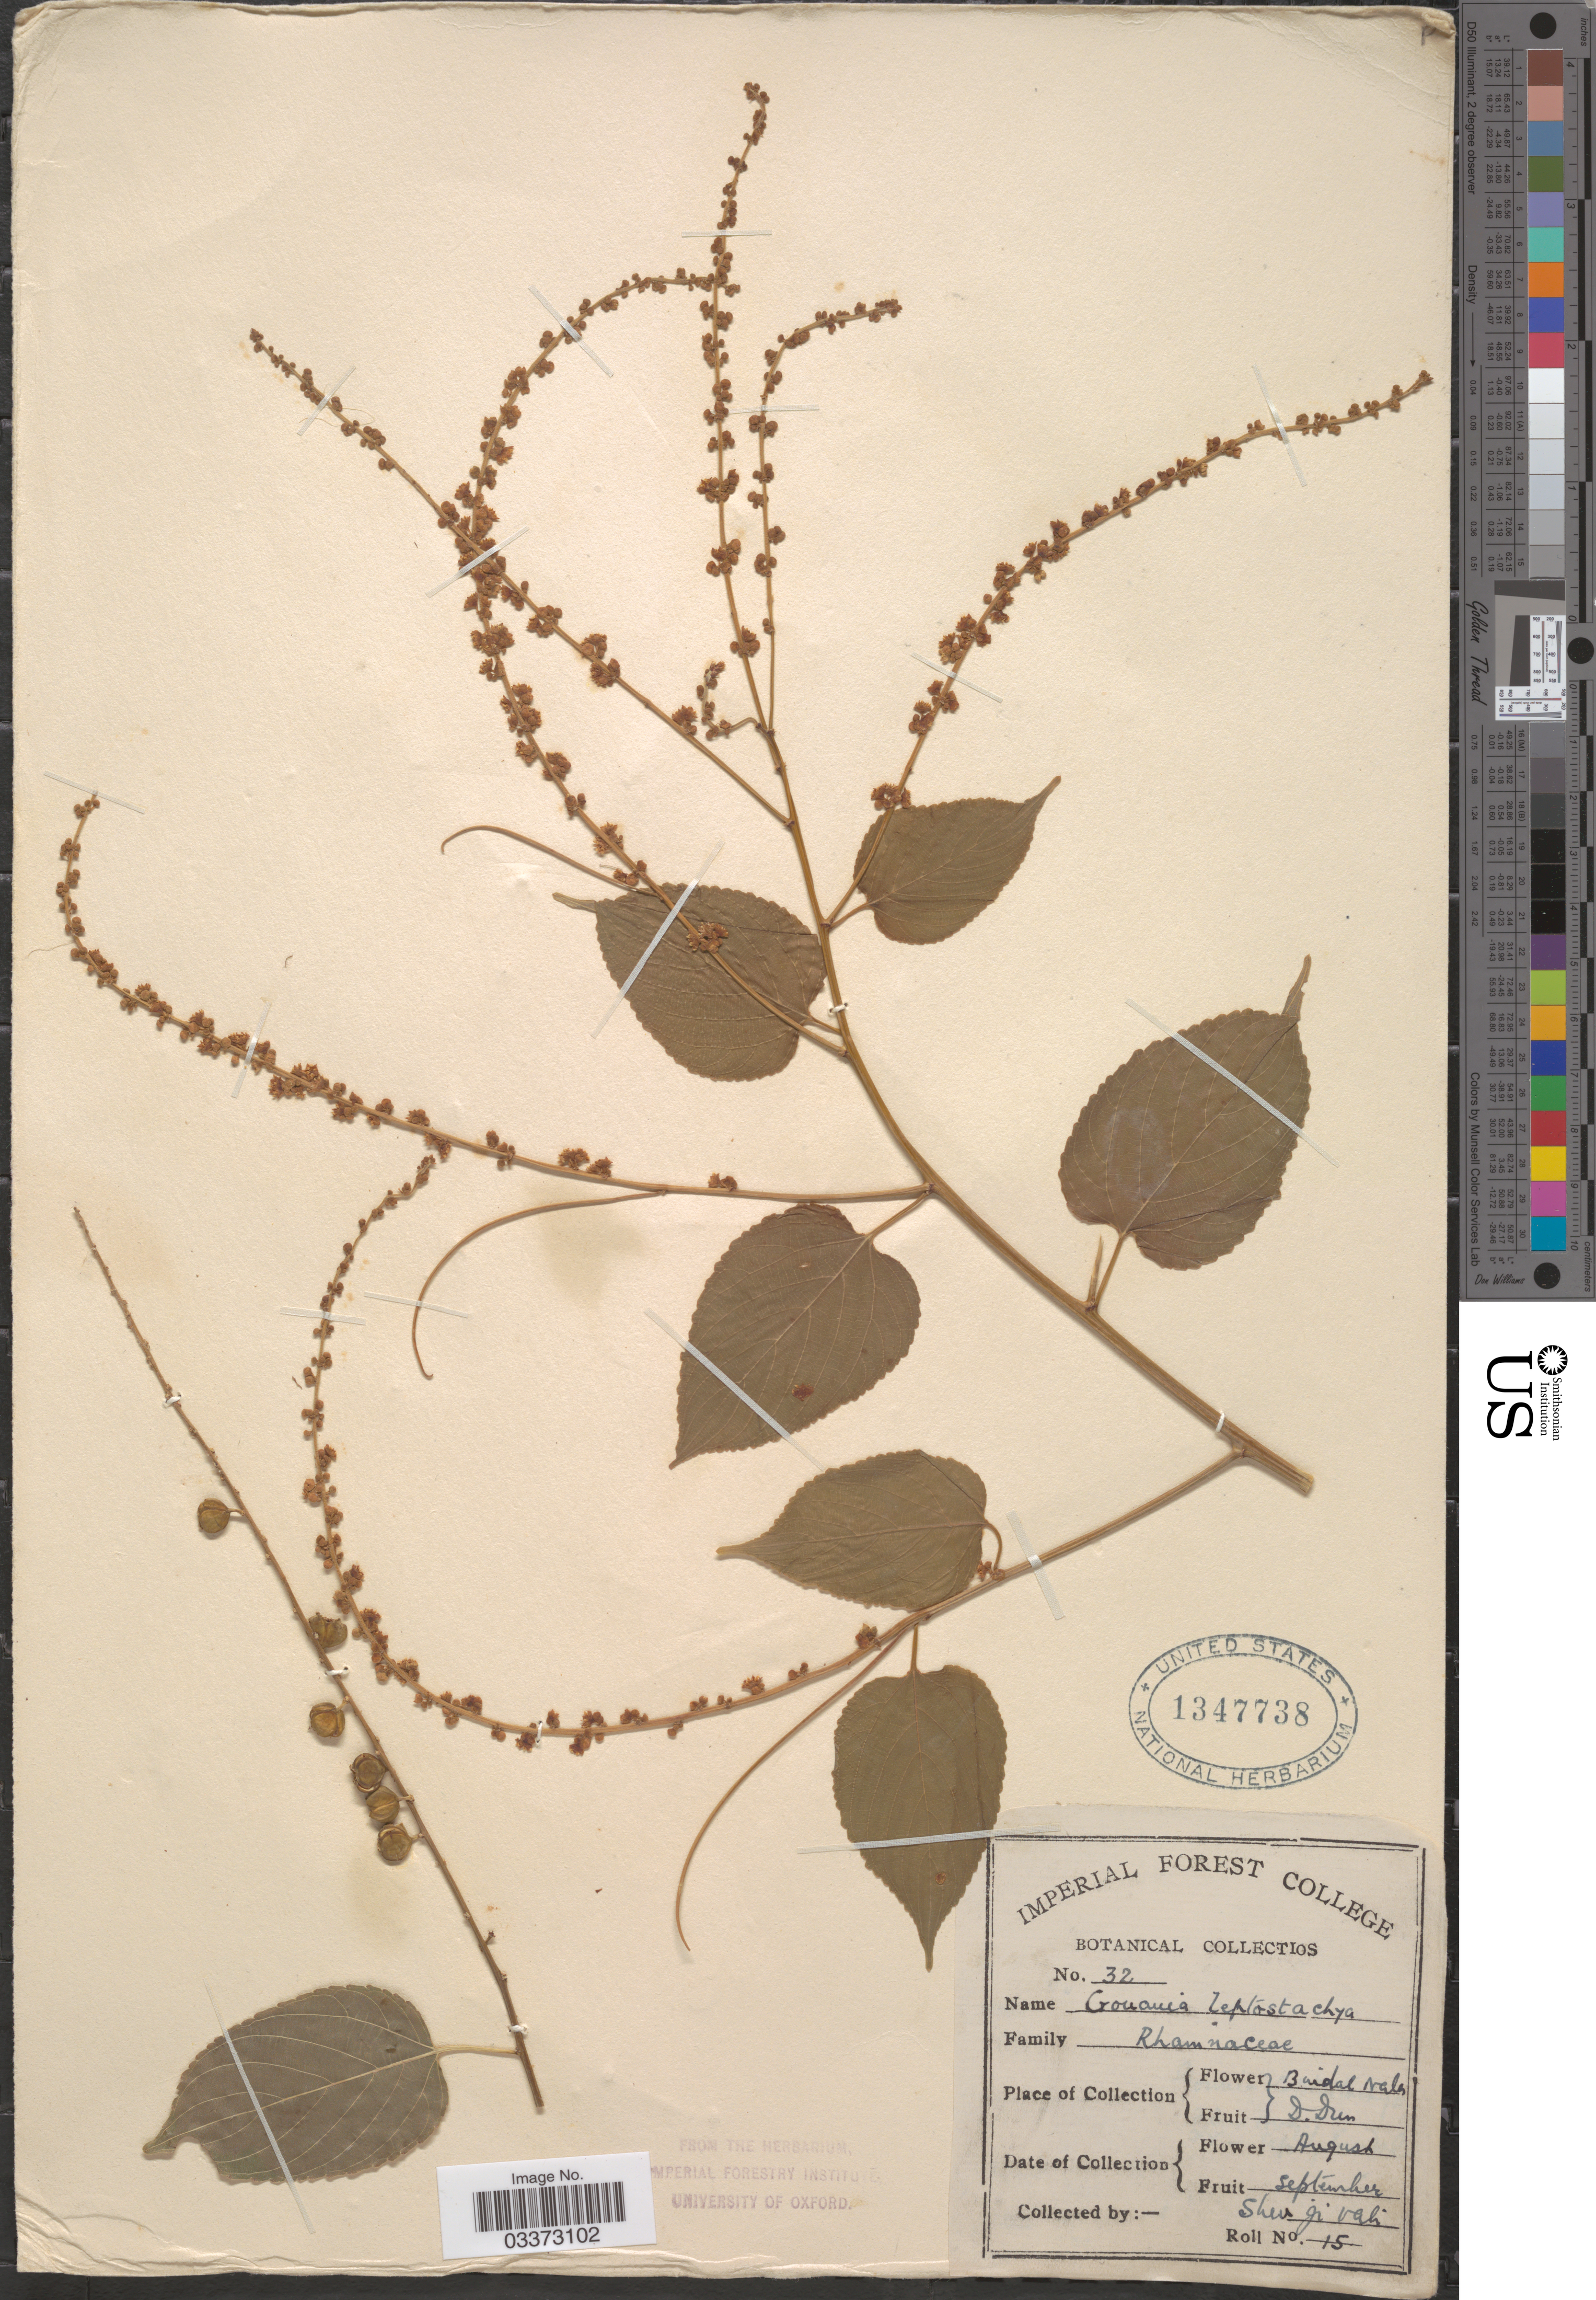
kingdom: Plantae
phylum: Tracheophyta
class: Magnoliopsida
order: Rosales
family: Rhamnaceae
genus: Gouania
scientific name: Gouania leptostachya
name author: DC.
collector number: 32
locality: Bindal Nala. D. Dun.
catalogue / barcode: US 1347738